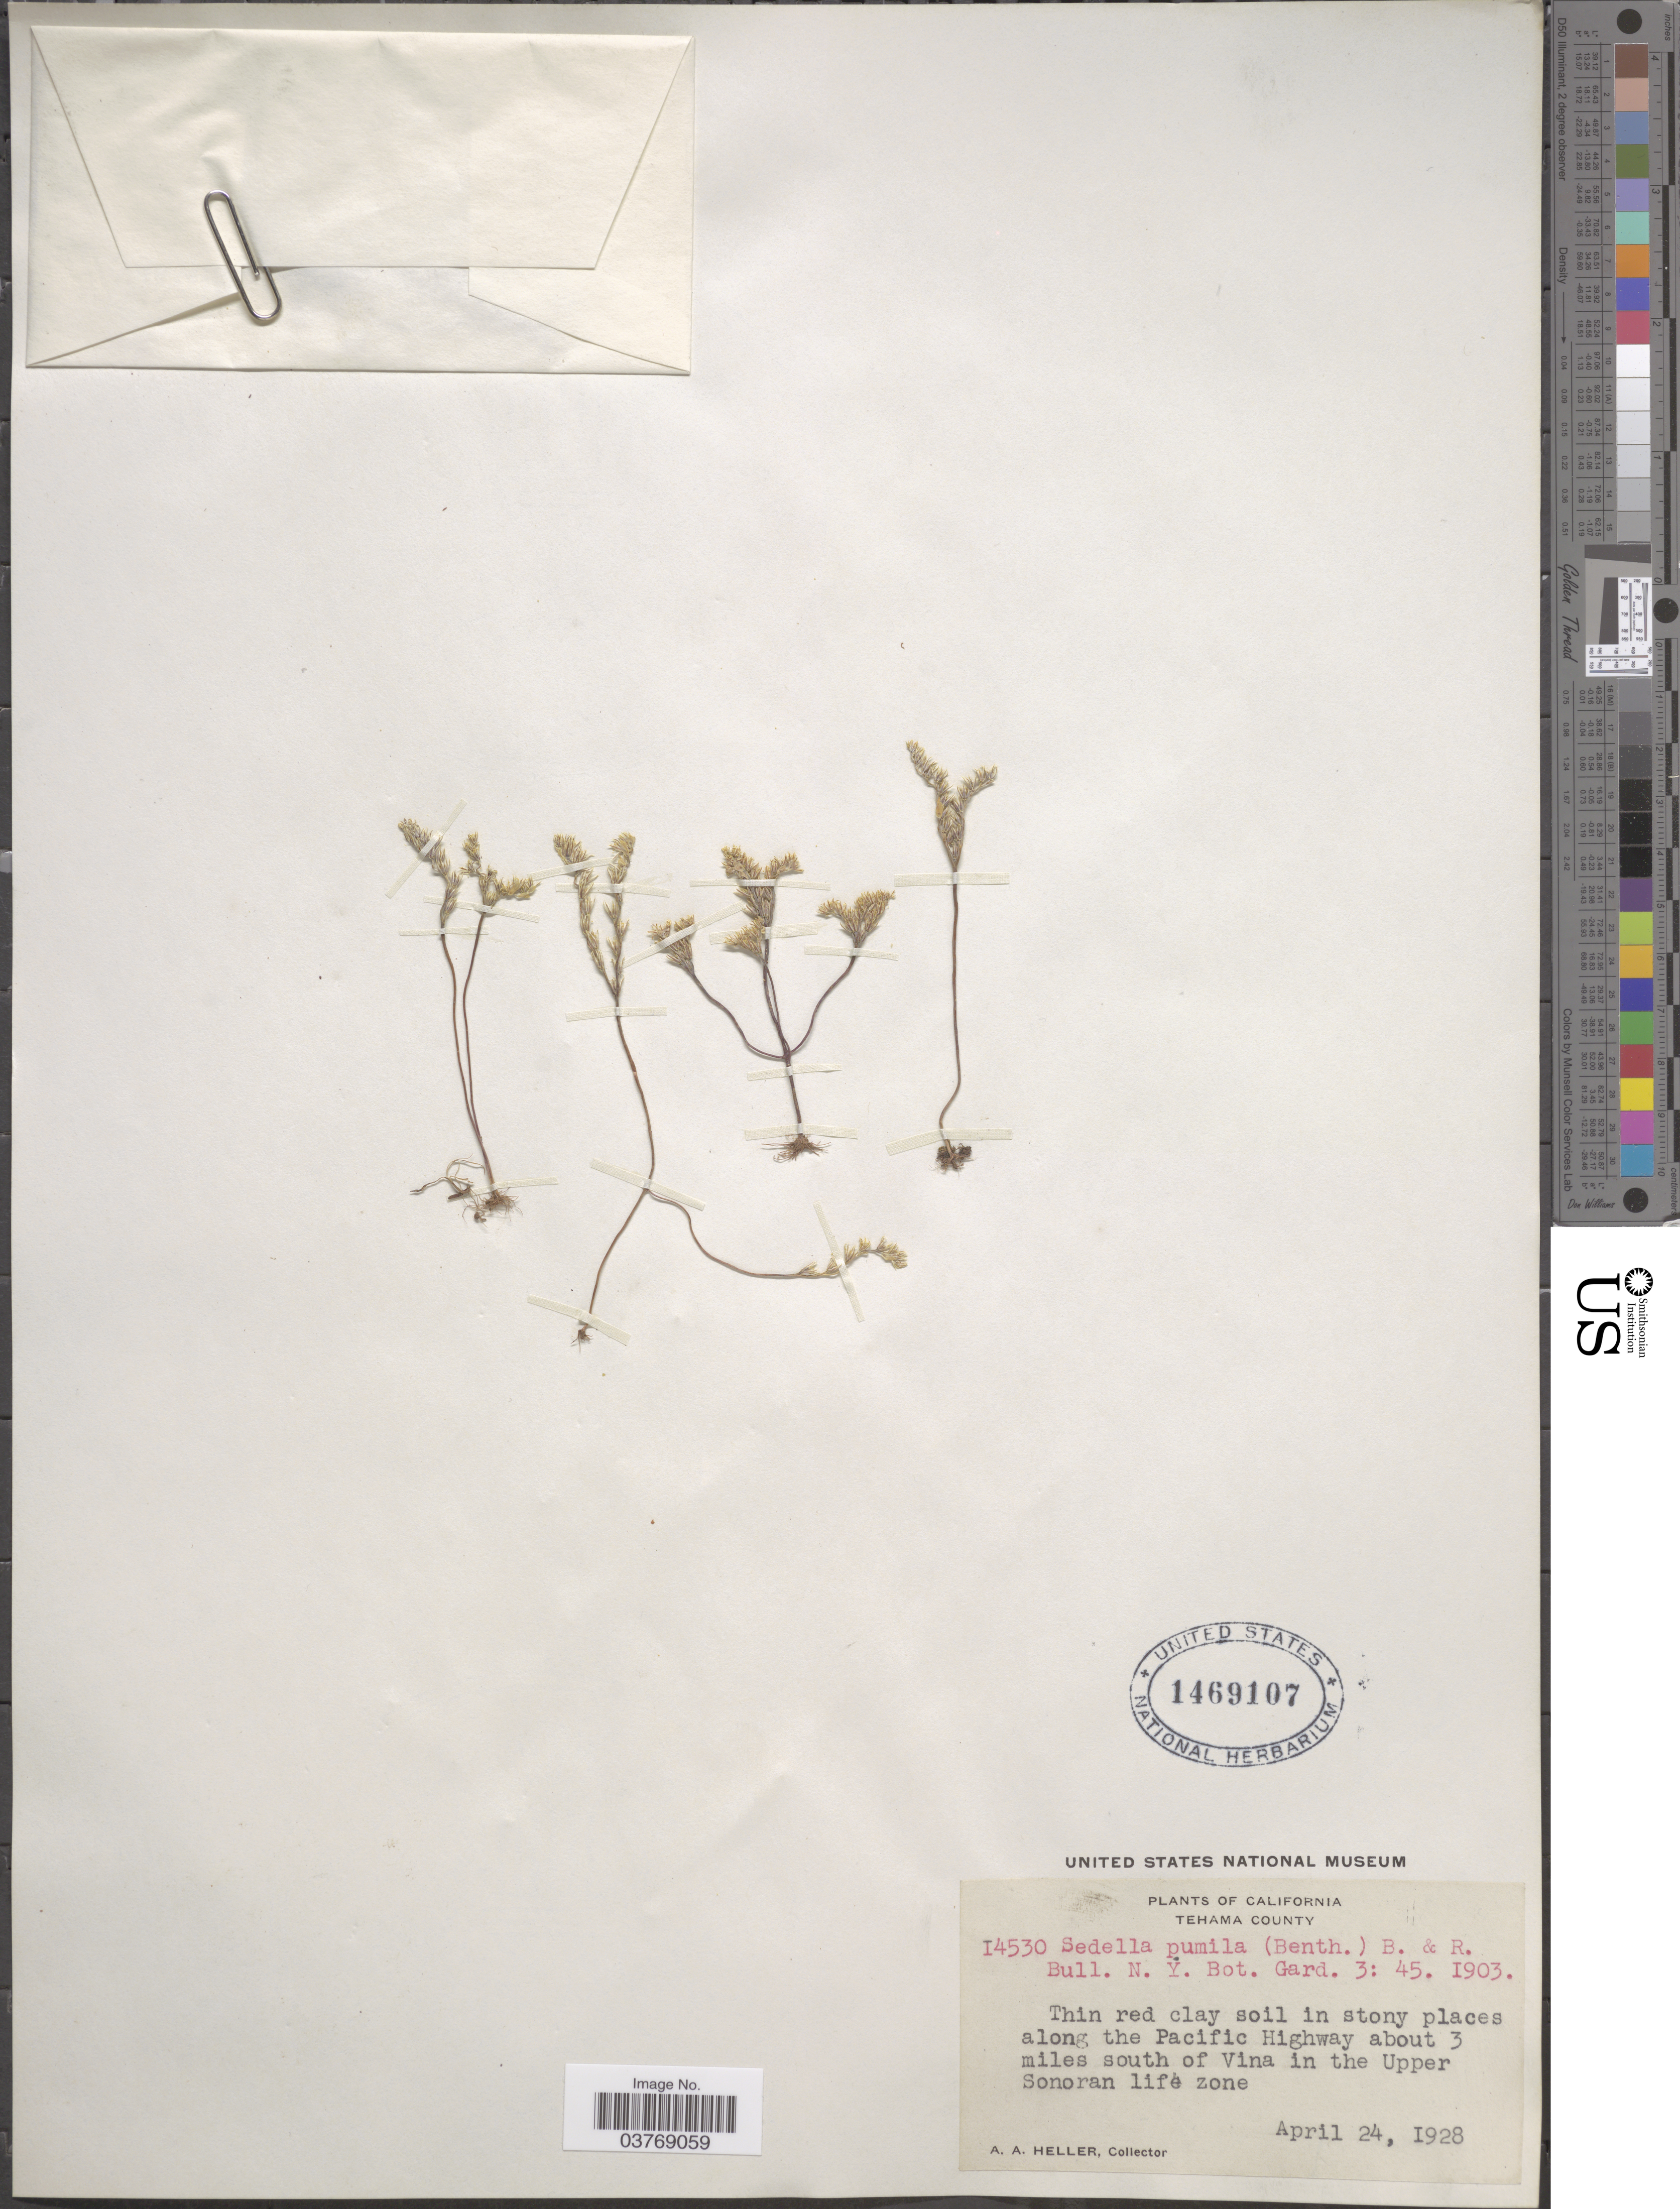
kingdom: Plantae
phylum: Tracheophyta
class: Magnoliopsida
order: Saxifragales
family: Crassulaceae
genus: Sedella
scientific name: Sedella pumila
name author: (Benth.) Britton & Rose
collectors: A. A. Heller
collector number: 14530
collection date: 1928-04-24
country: United States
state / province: California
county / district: Tehama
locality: Tehama County. Along the Pacific Highway about 3 miles south of Vina in the Upper Sonoran life zone.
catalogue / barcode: US 1469107